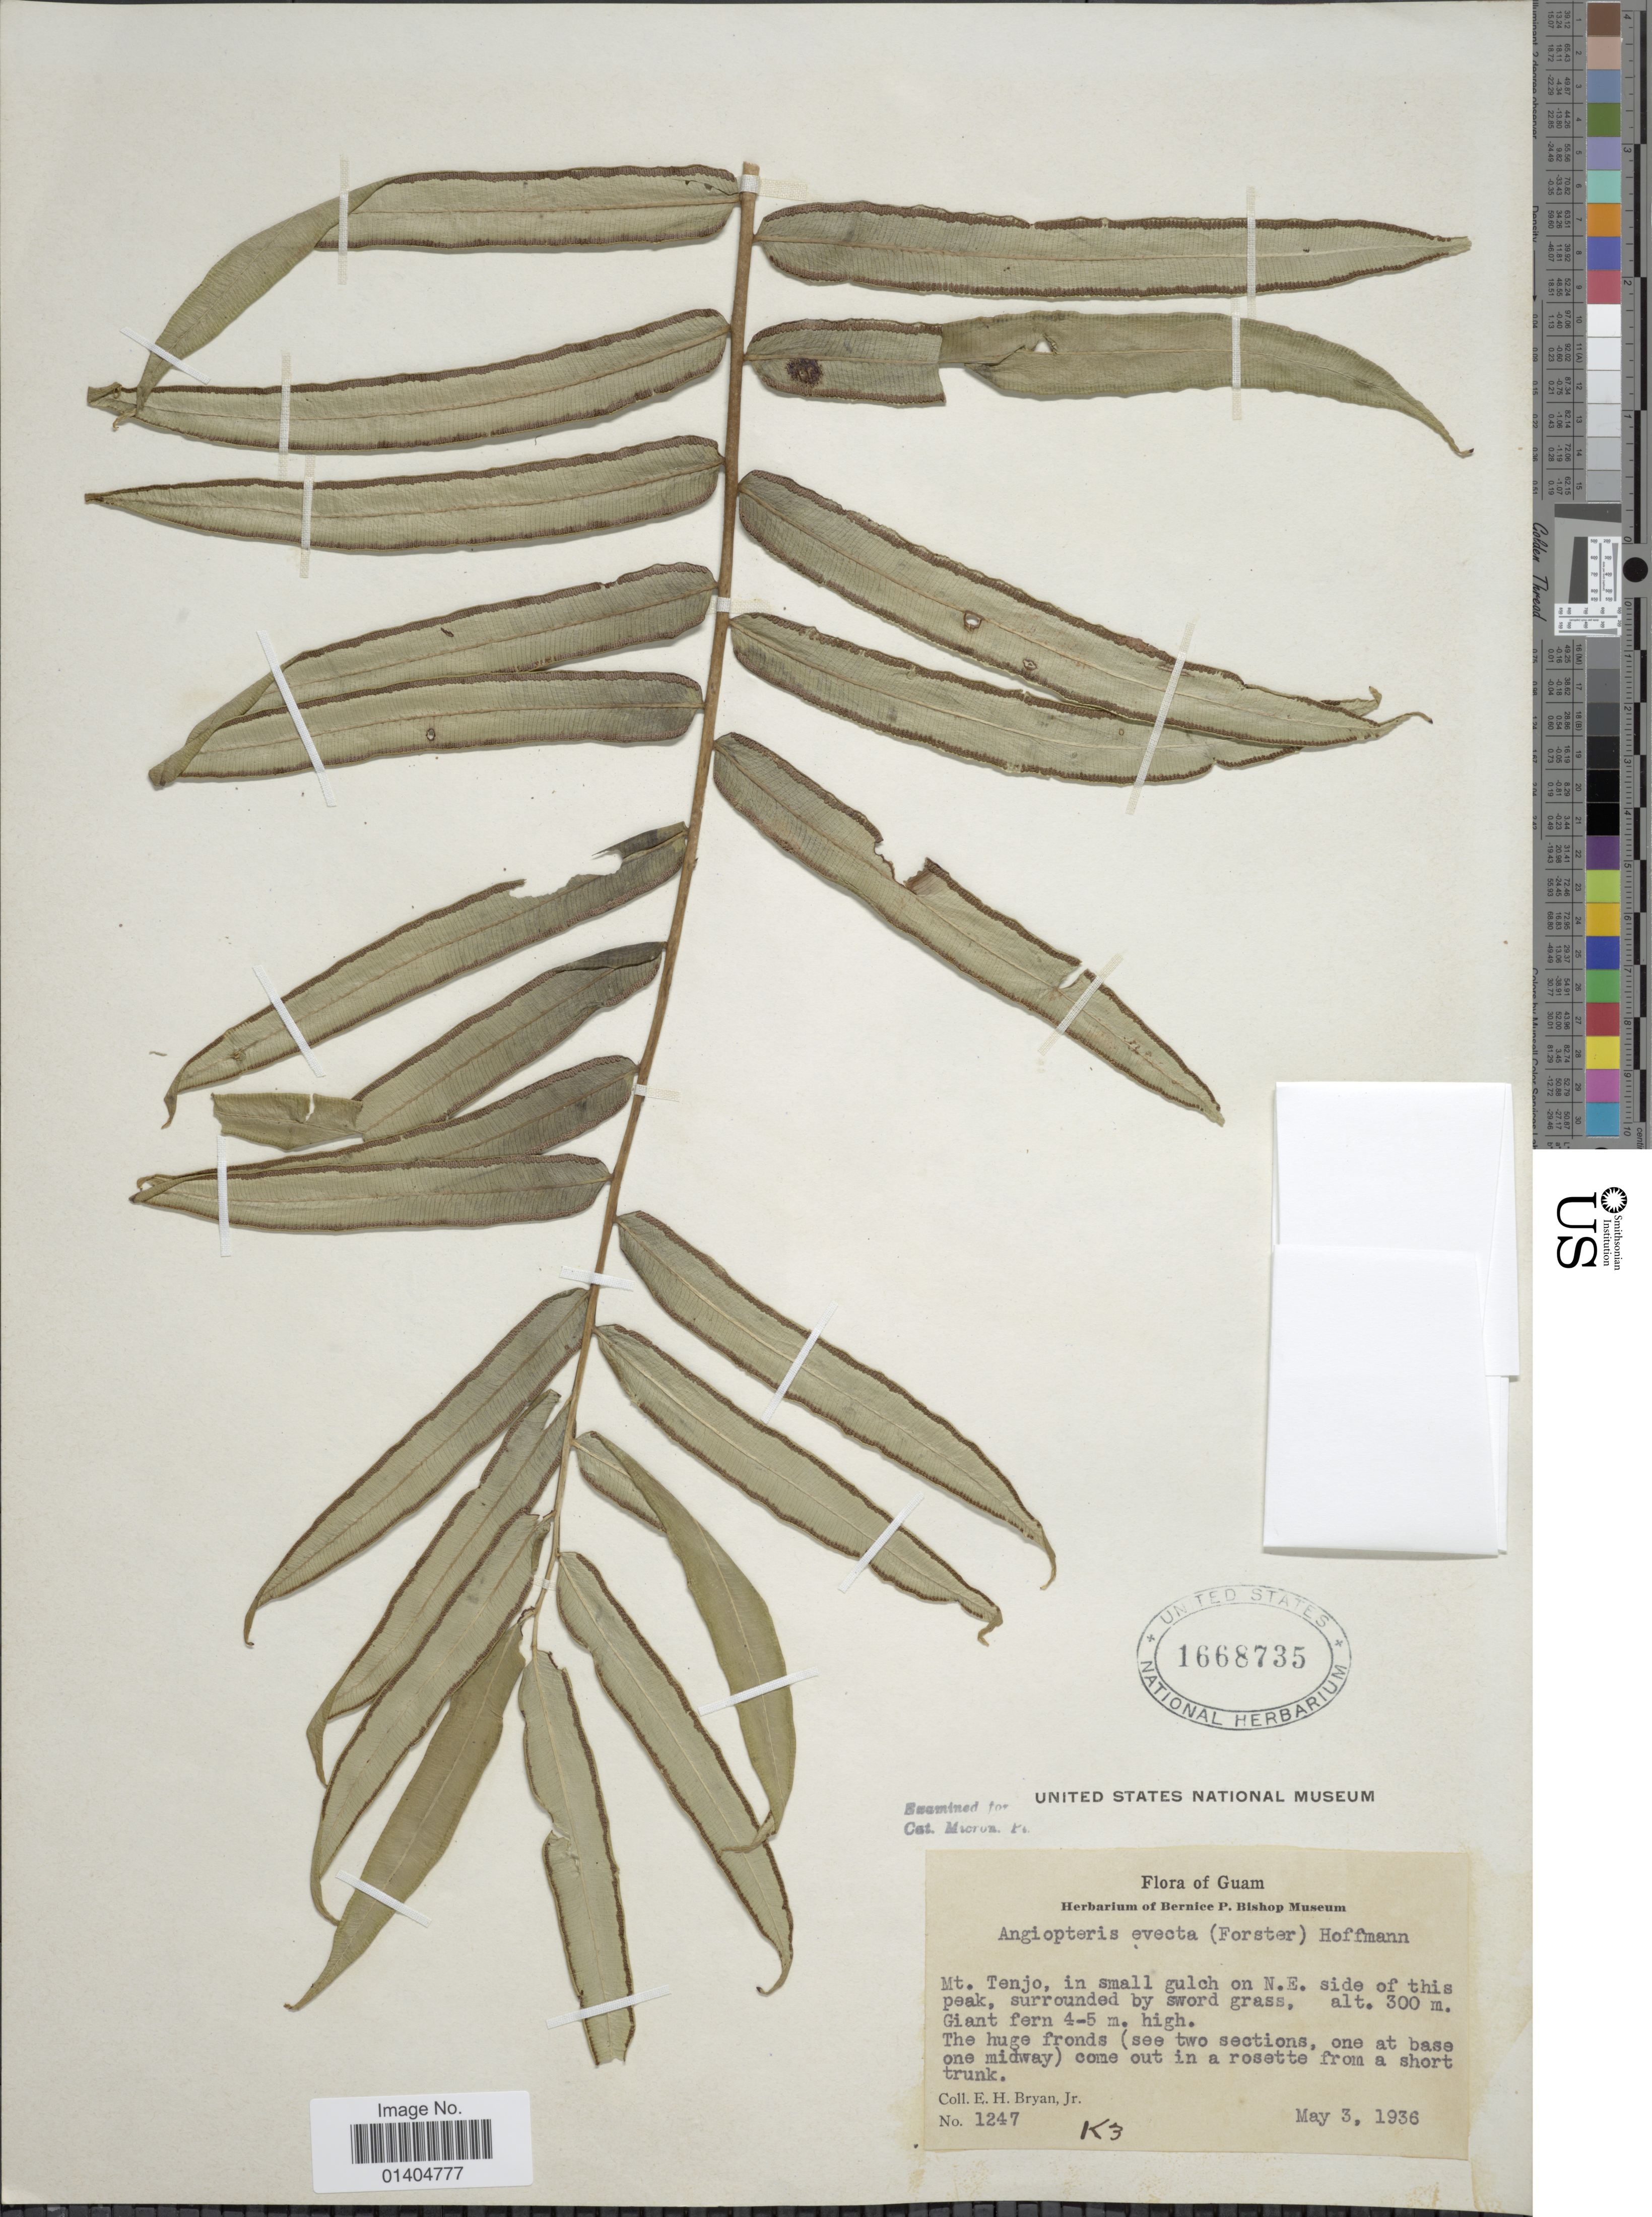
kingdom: Plantae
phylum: Tracheophyta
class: Polypodiopsida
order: Marattiales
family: Marattiaceae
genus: Angiopteris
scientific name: Angiopteris evecta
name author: (G. Forst.) Hoffm.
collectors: E. Bryan Jr.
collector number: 1247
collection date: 1936-05-03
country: Guam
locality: Guam Mt. Tenjo, in small gulch on N.E. side of this peak, surrounded by sword grass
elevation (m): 300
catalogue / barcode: US 1668735